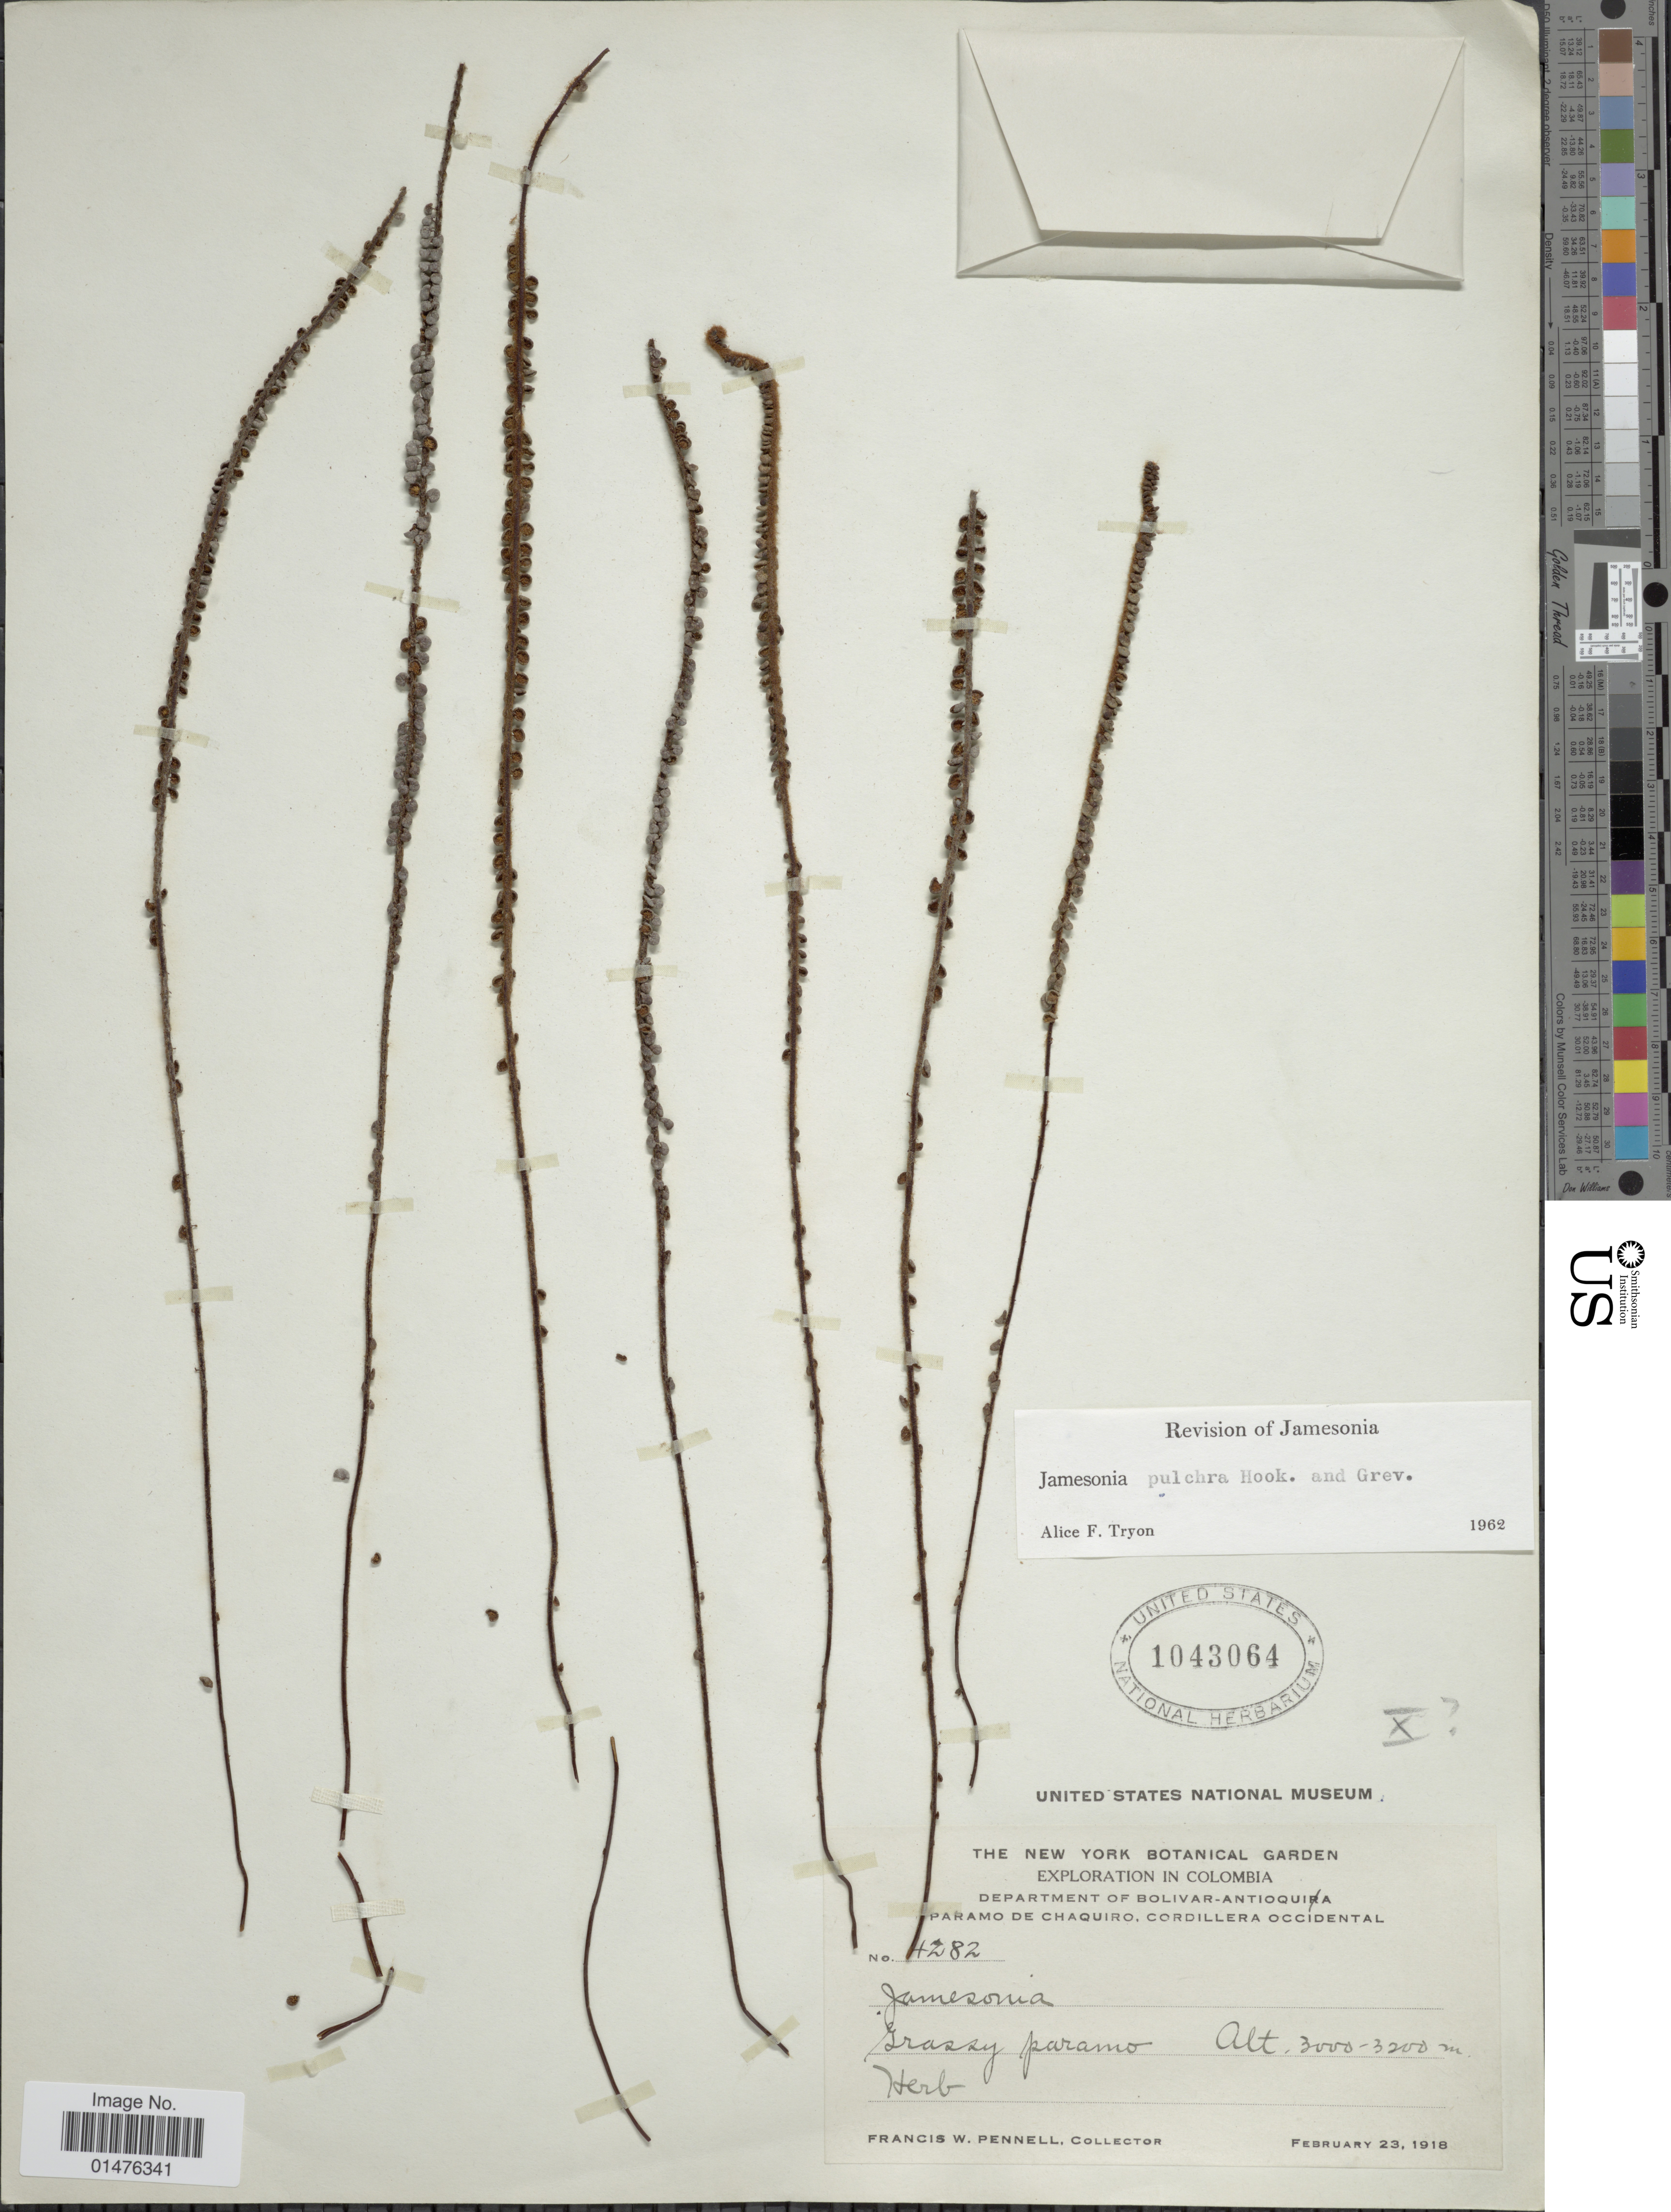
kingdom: Plantae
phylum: Tracheophyta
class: Polypodiopsida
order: Polypodiales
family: Pteridaceae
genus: Jamesonia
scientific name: Jamesonia pulchra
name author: Hook. & Grev.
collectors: F. W. Pennell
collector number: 4282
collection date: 1918-02-23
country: Colombia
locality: Department of Bolivar-Antioqua, Paramo de Chaquiro, Cordillera Occidental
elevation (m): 3000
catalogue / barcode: US 1043064